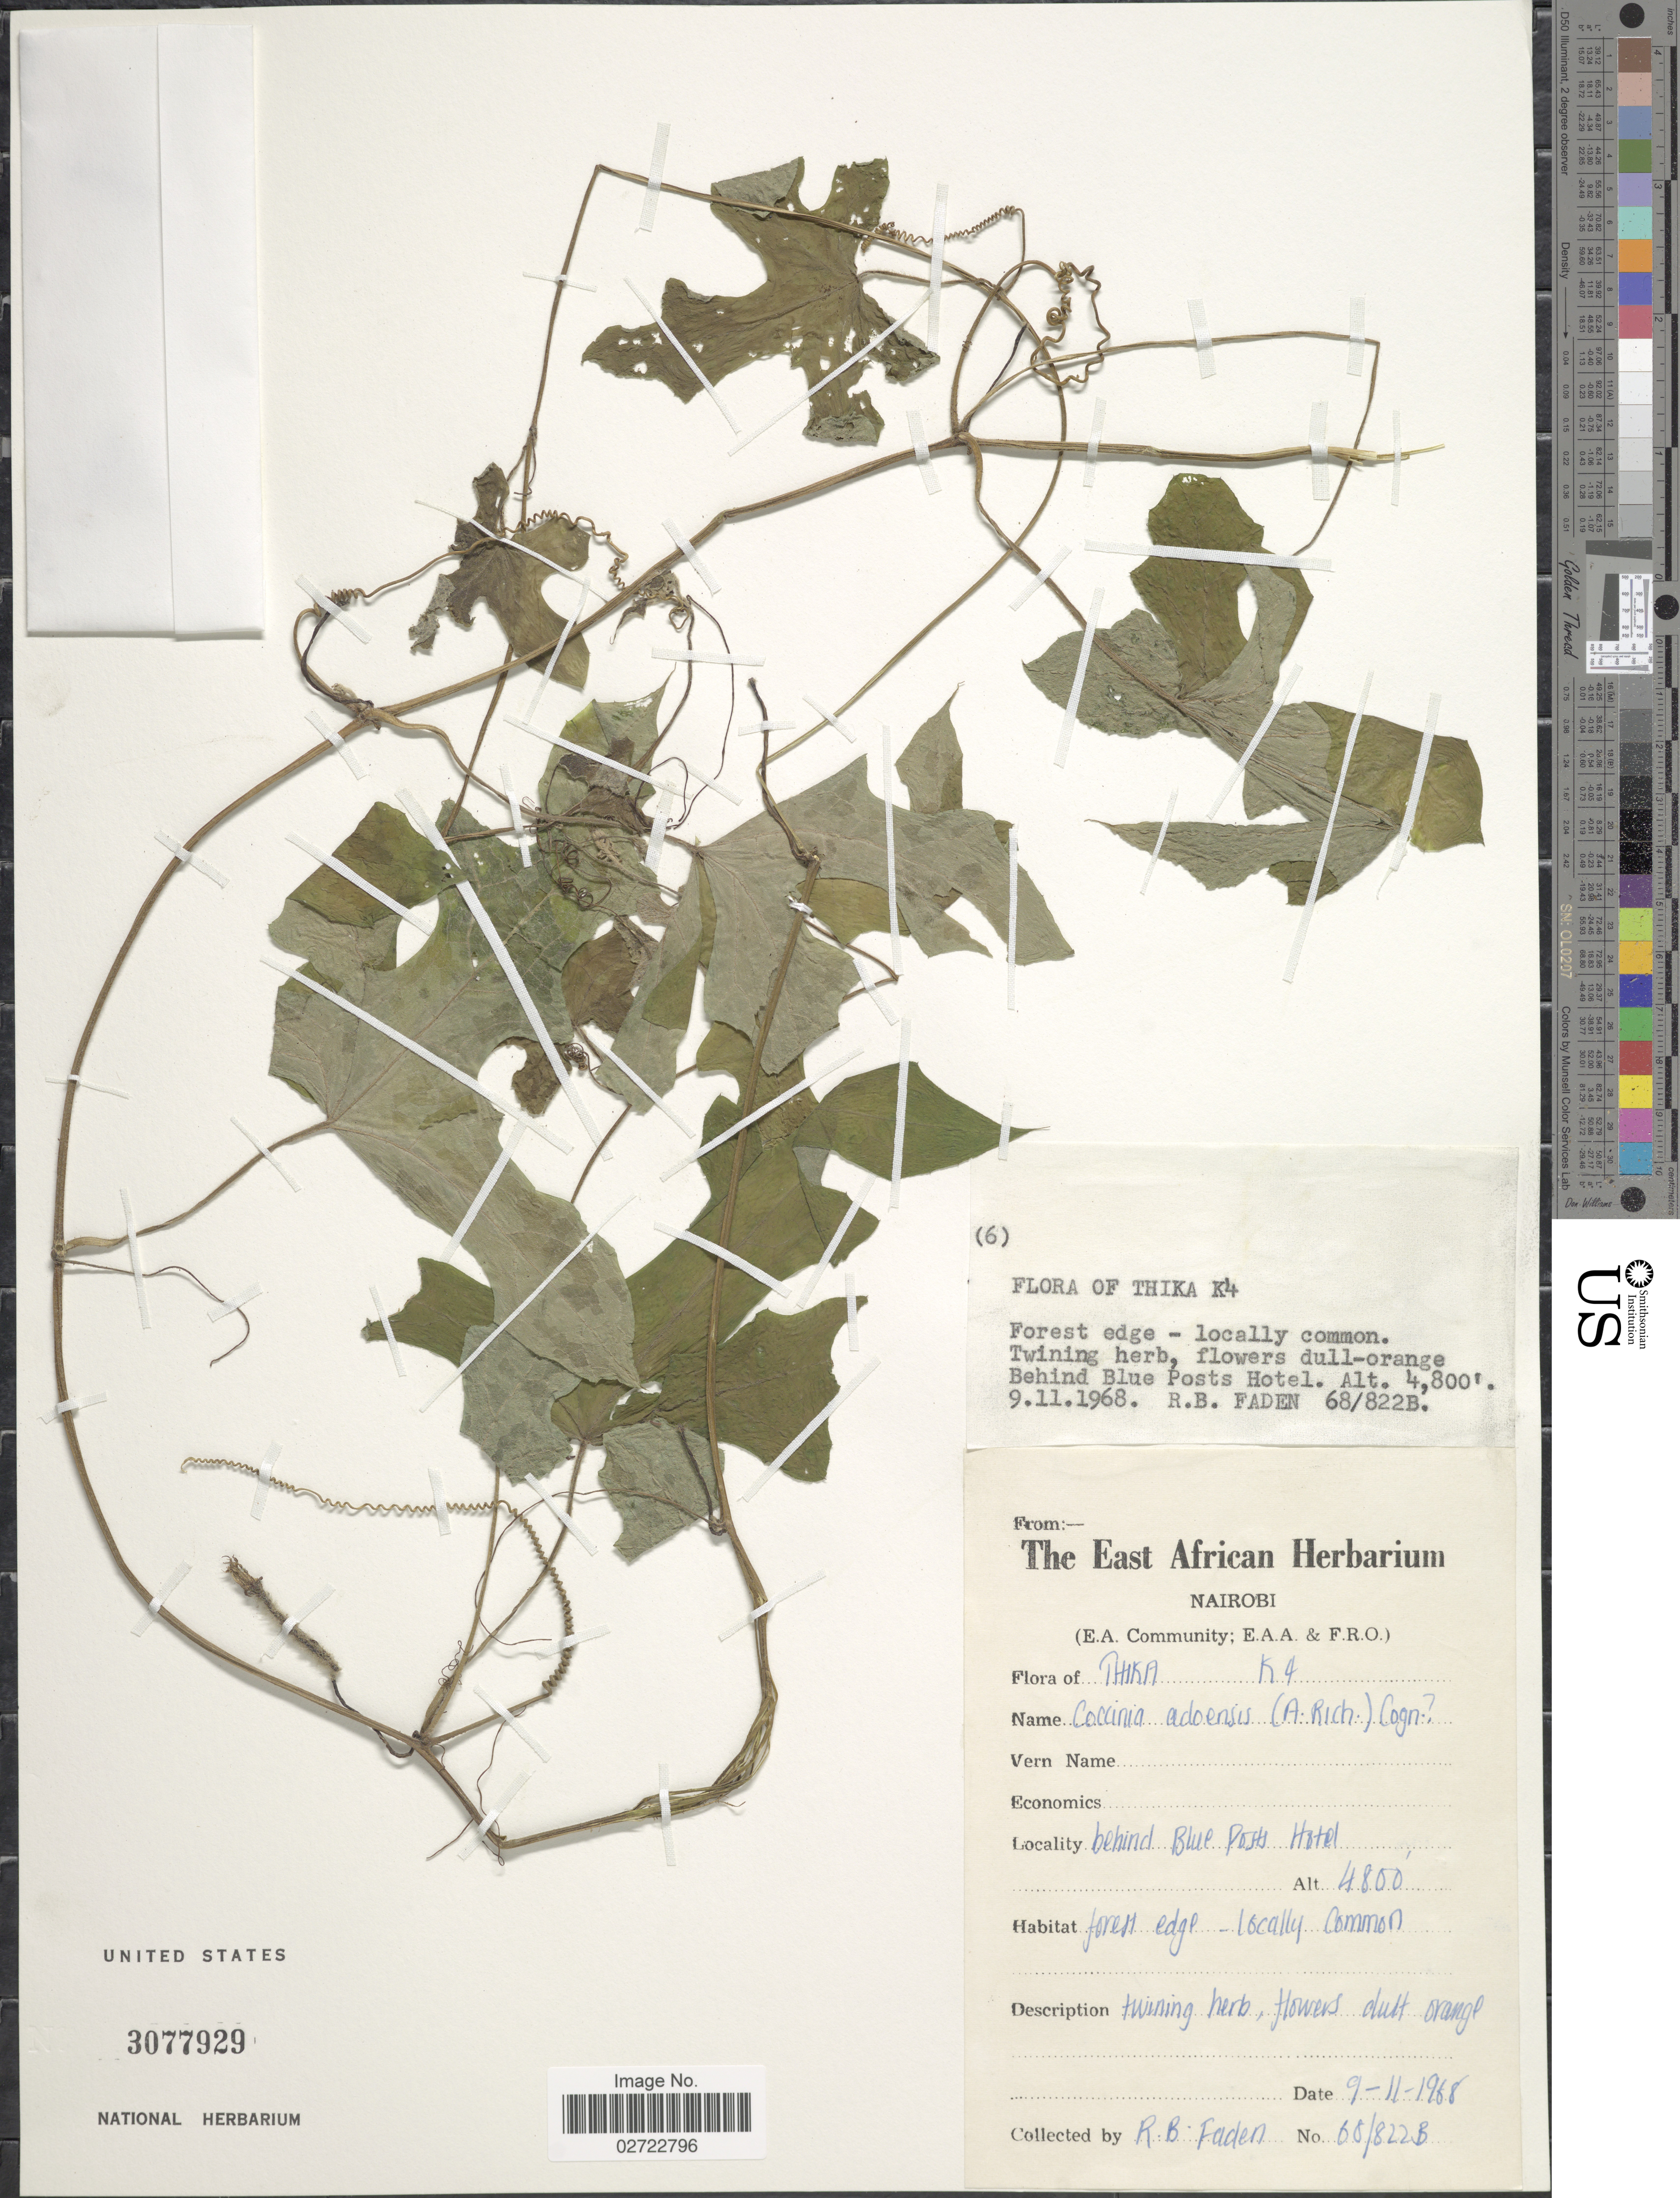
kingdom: Plantae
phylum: Tracheophyta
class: Magnoliopsida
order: Cucurbitales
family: Cucurbitaceae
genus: Coccinia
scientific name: Coccinia adoensis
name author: (Hochst. ex A. Rich.) Cogn.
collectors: R. B. Faden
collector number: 68/822B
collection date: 1968-11-09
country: Kenya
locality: Thika, K4. Behind Blue Posts Hotel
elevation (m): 1463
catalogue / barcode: US 3077929